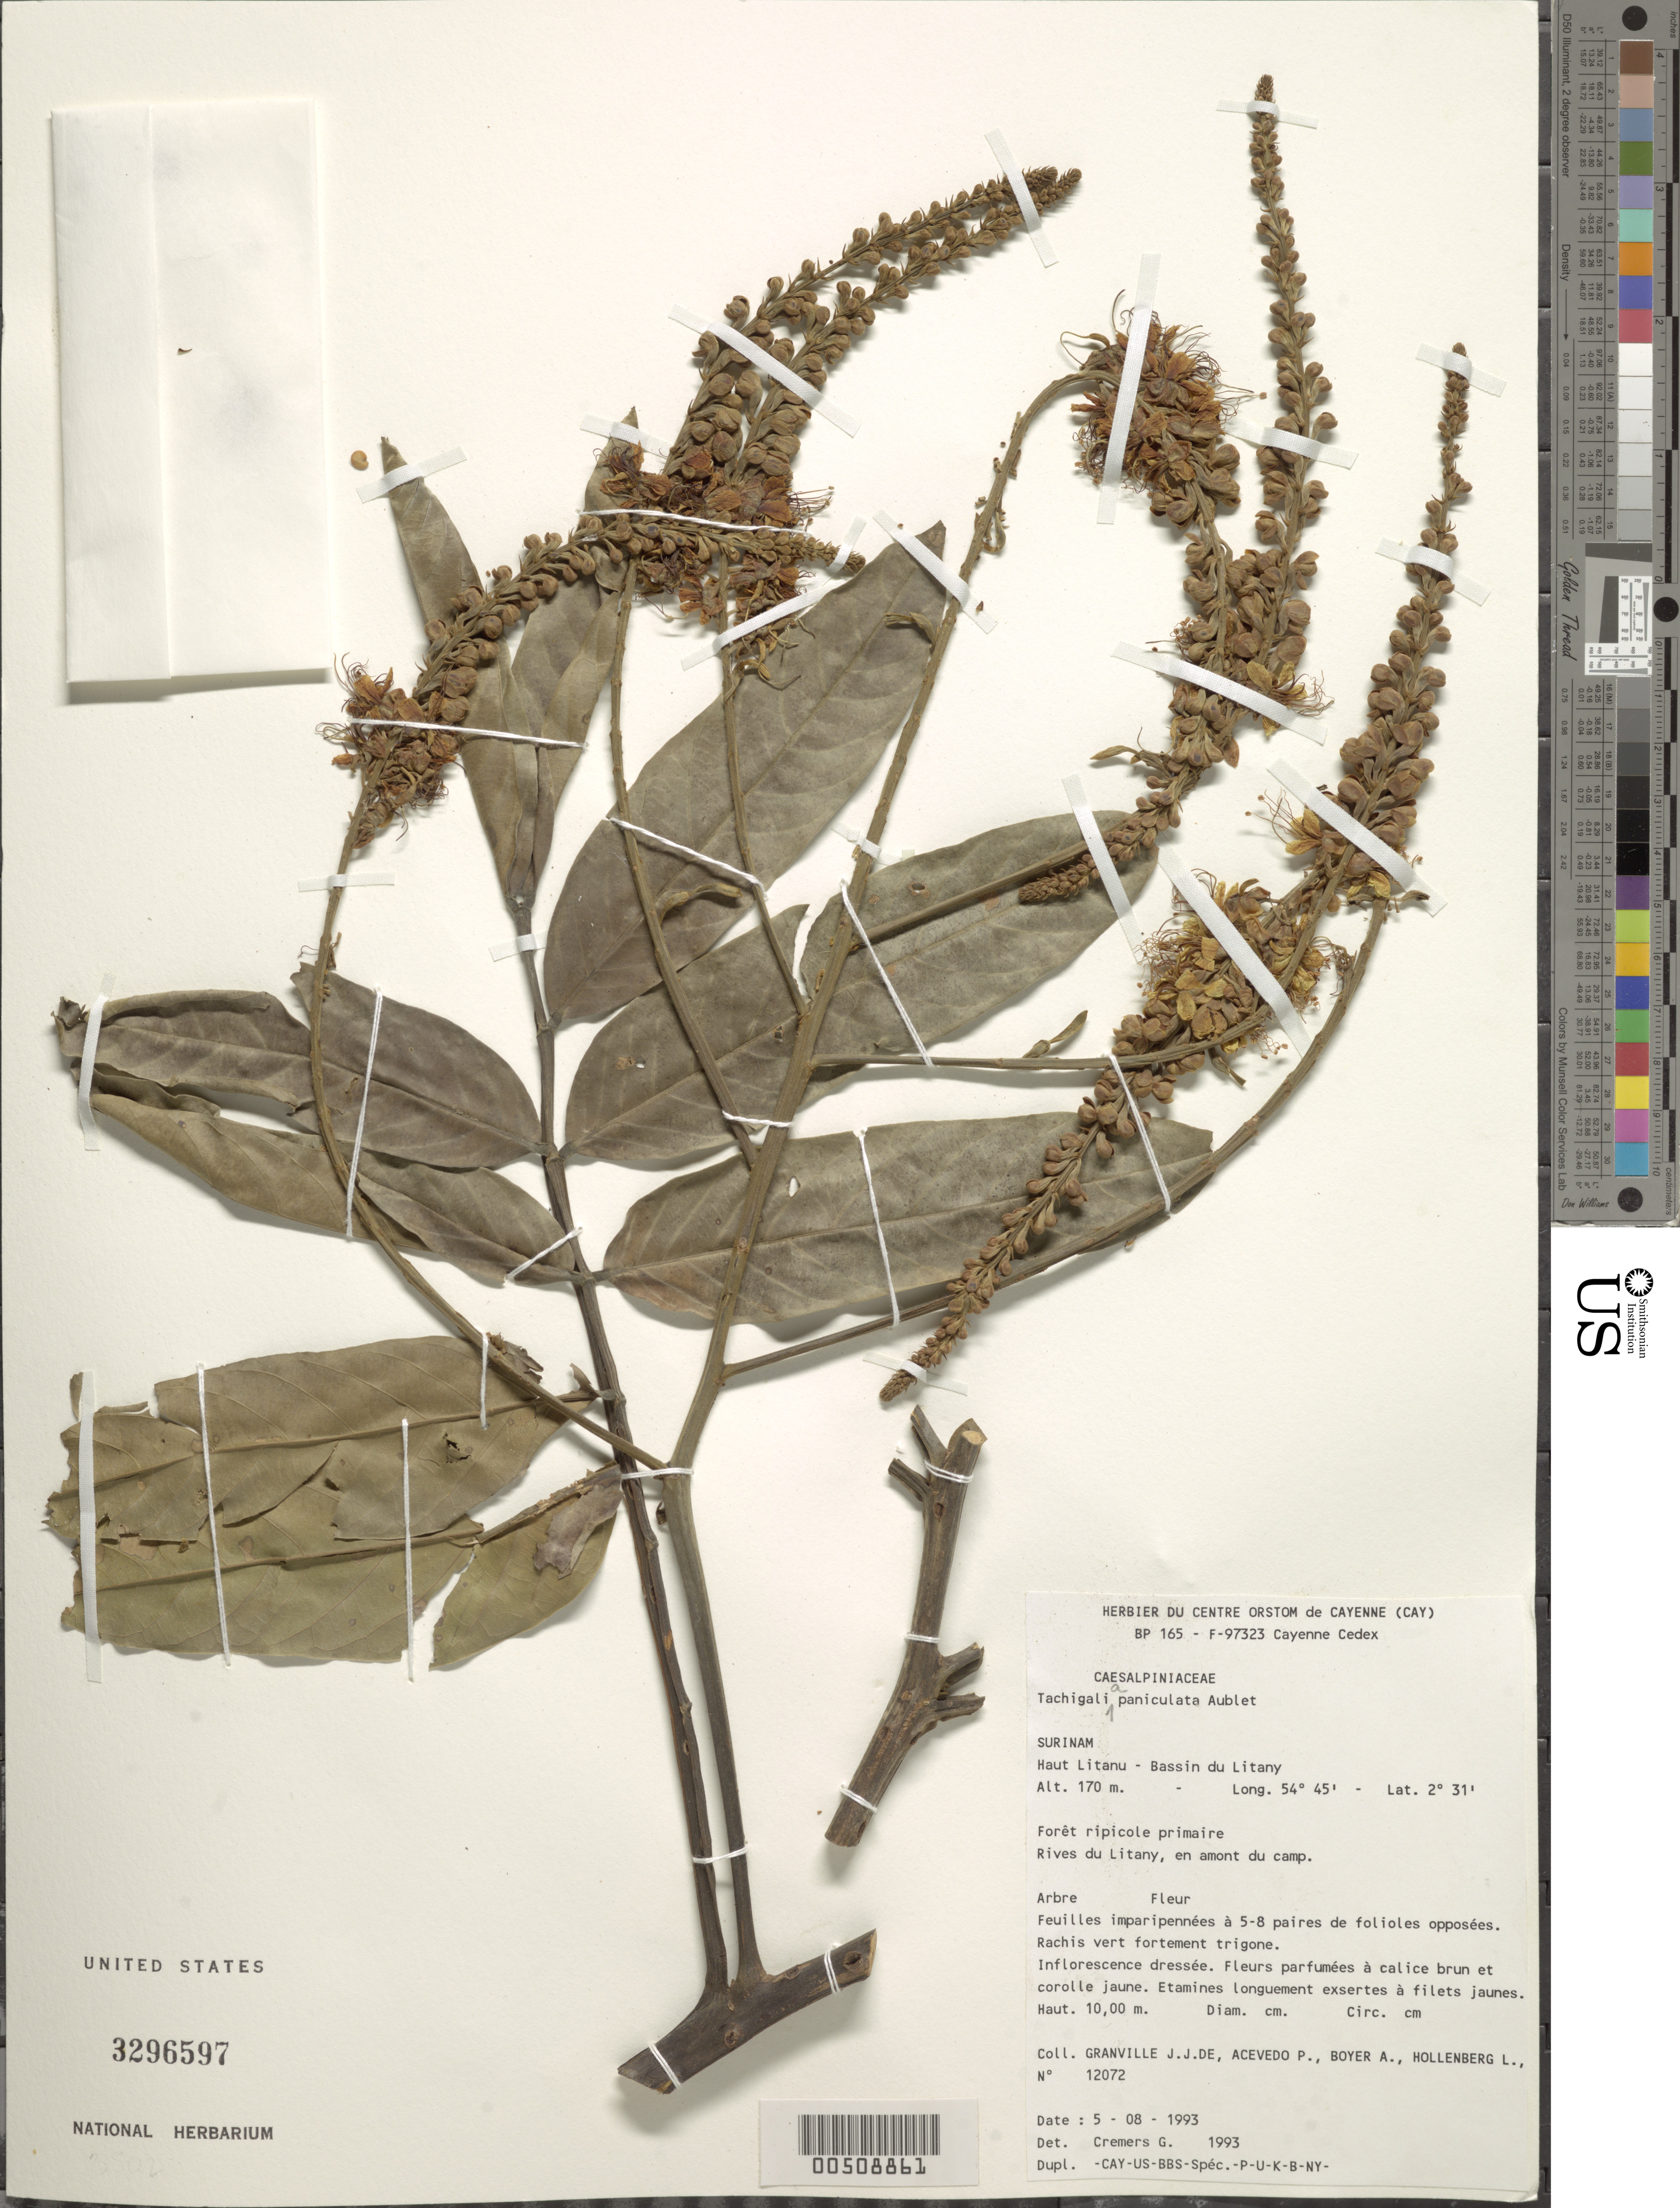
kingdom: Plantae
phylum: Tracheophyta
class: Magnoliopsida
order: Fabales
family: Fabaceae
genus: Tachigali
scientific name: Tachigali paniculata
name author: Aubl.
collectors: J.-J. de Granville, P. Acevedo-Rodr., A. Boyer & L. Hollenberg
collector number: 12072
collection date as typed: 05 Aug 1993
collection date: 1993-08-05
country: Suriname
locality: Haut litanu, bassin du litany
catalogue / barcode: US 3296597